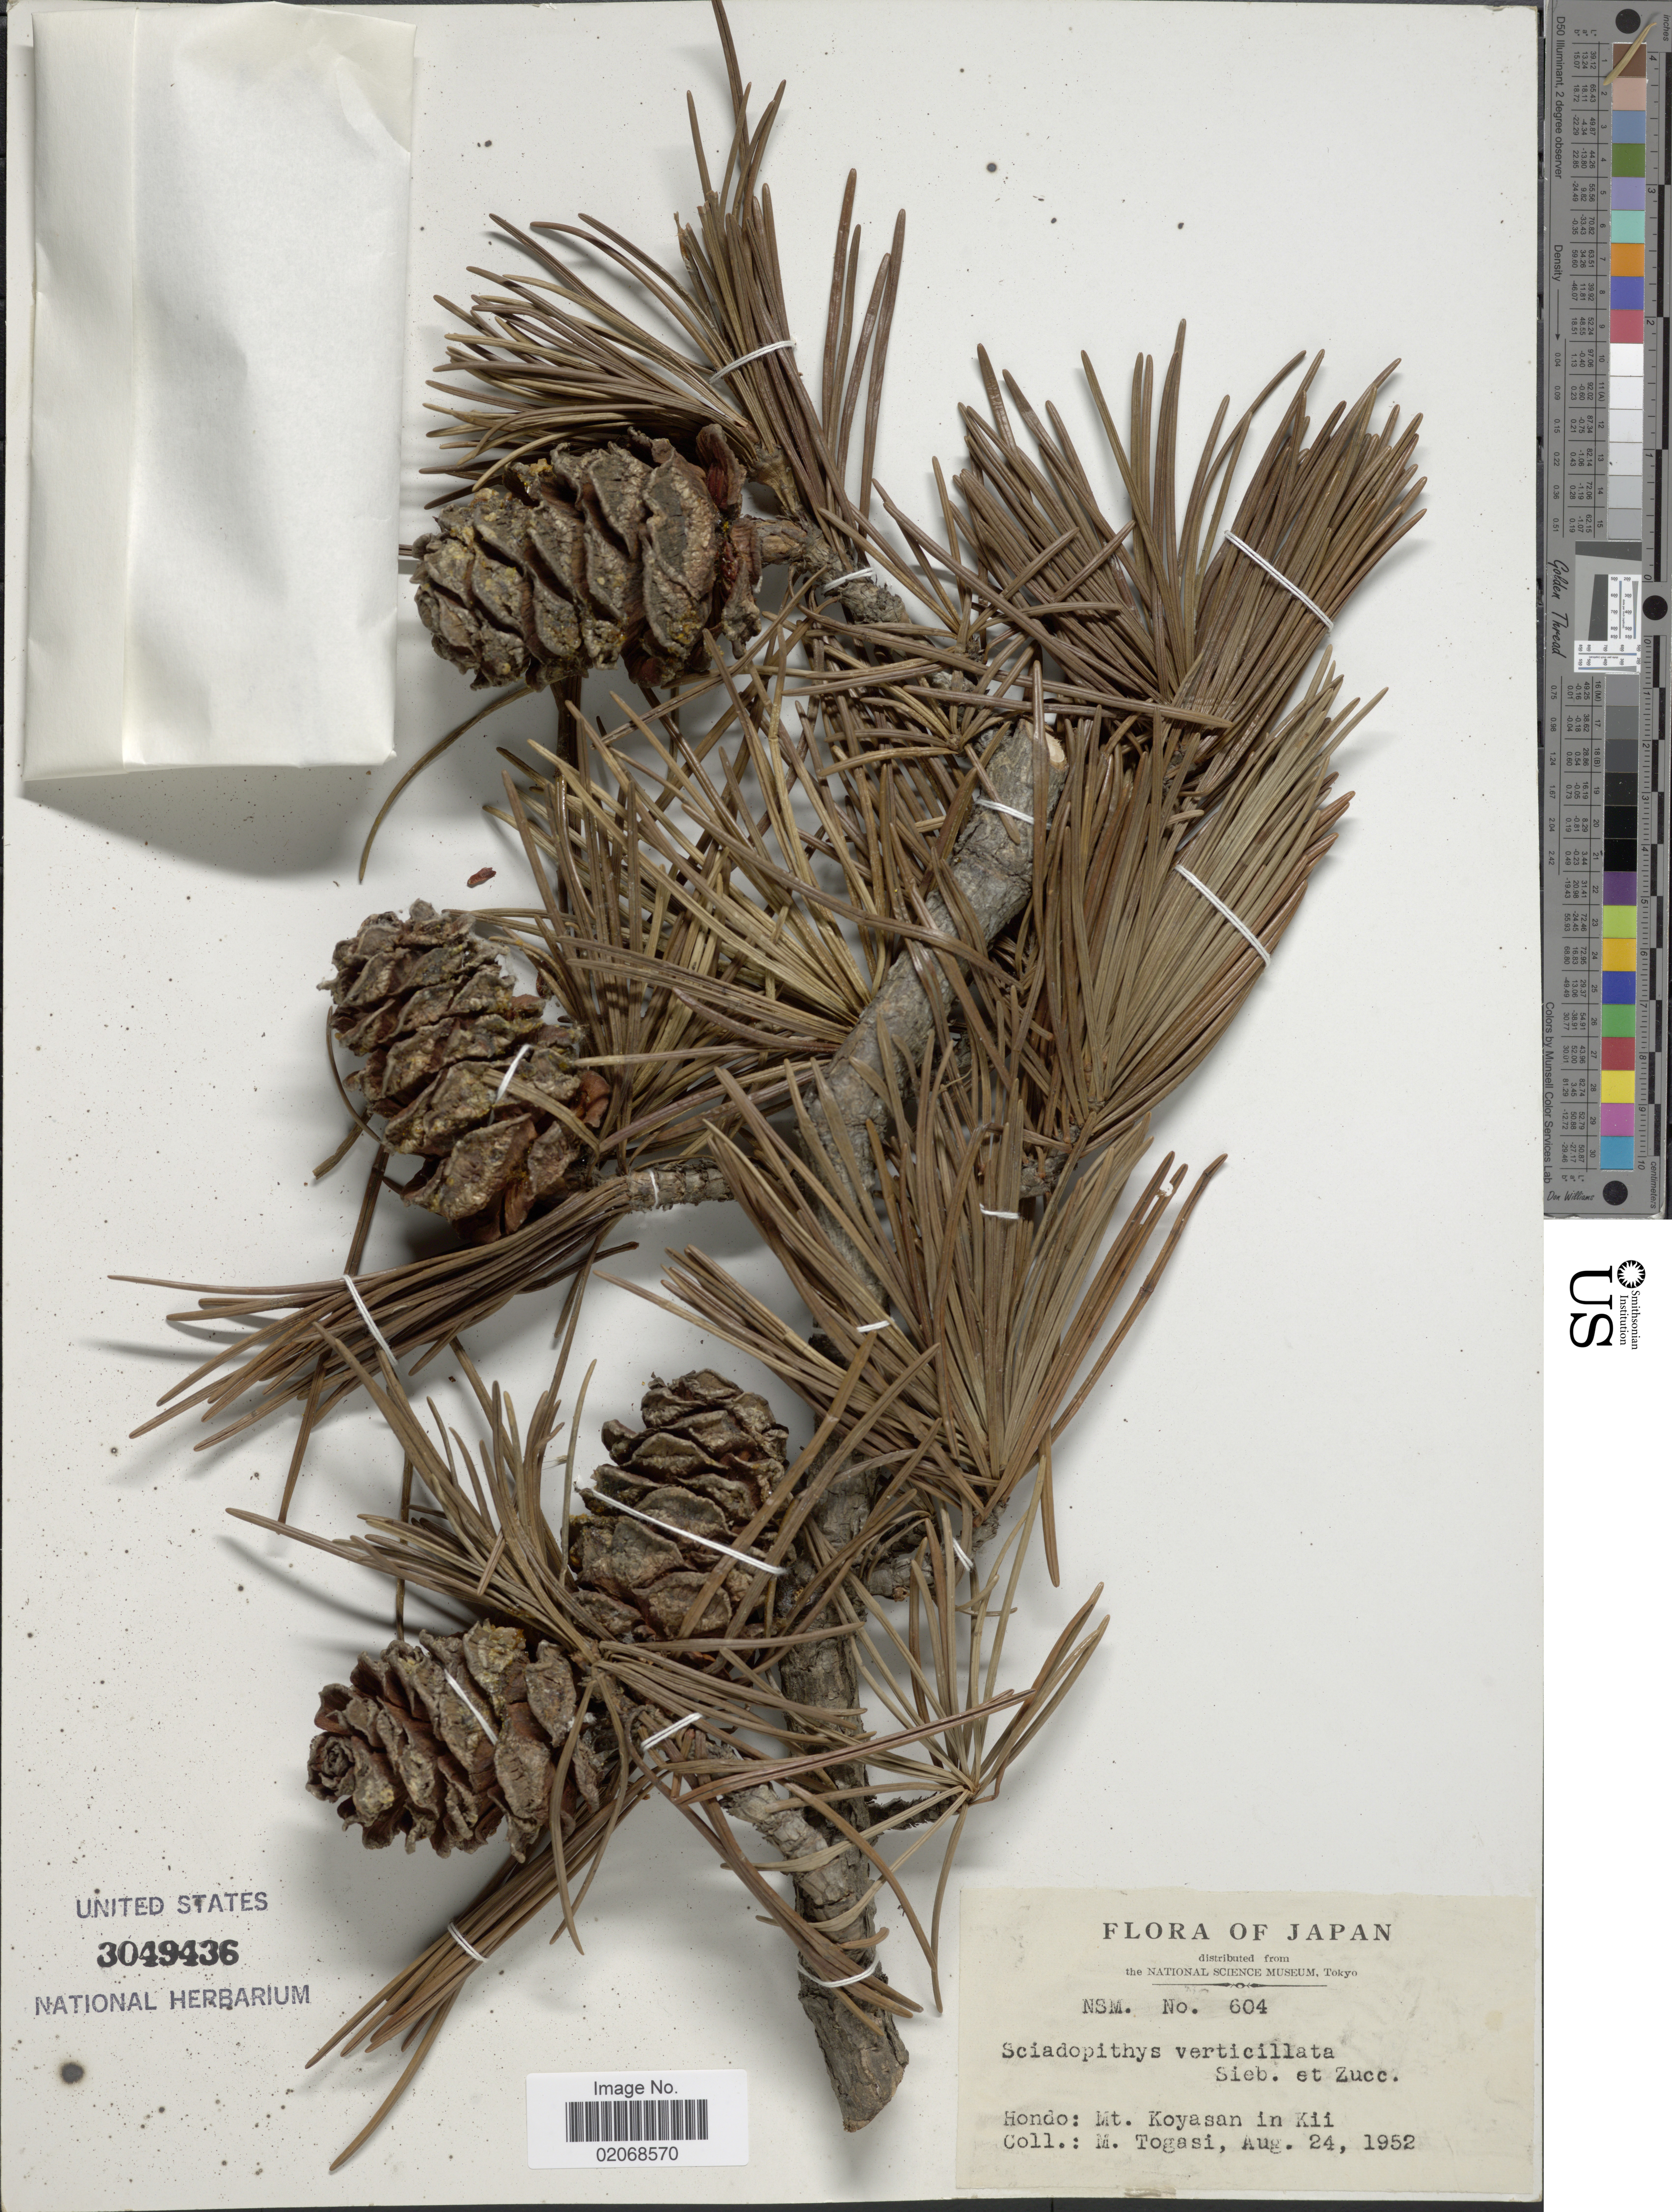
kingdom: Plantae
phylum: Tracheophyta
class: Pinopsida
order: Pinales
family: Sciadopityaceae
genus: Sciadopitys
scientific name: Sciadopitys verticillata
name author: Siebold & Zucc.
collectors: M. Togasi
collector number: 604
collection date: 1952-08-24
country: Japan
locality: Hondo: Mt. Koyasan in Kii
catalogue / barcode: US 3049436